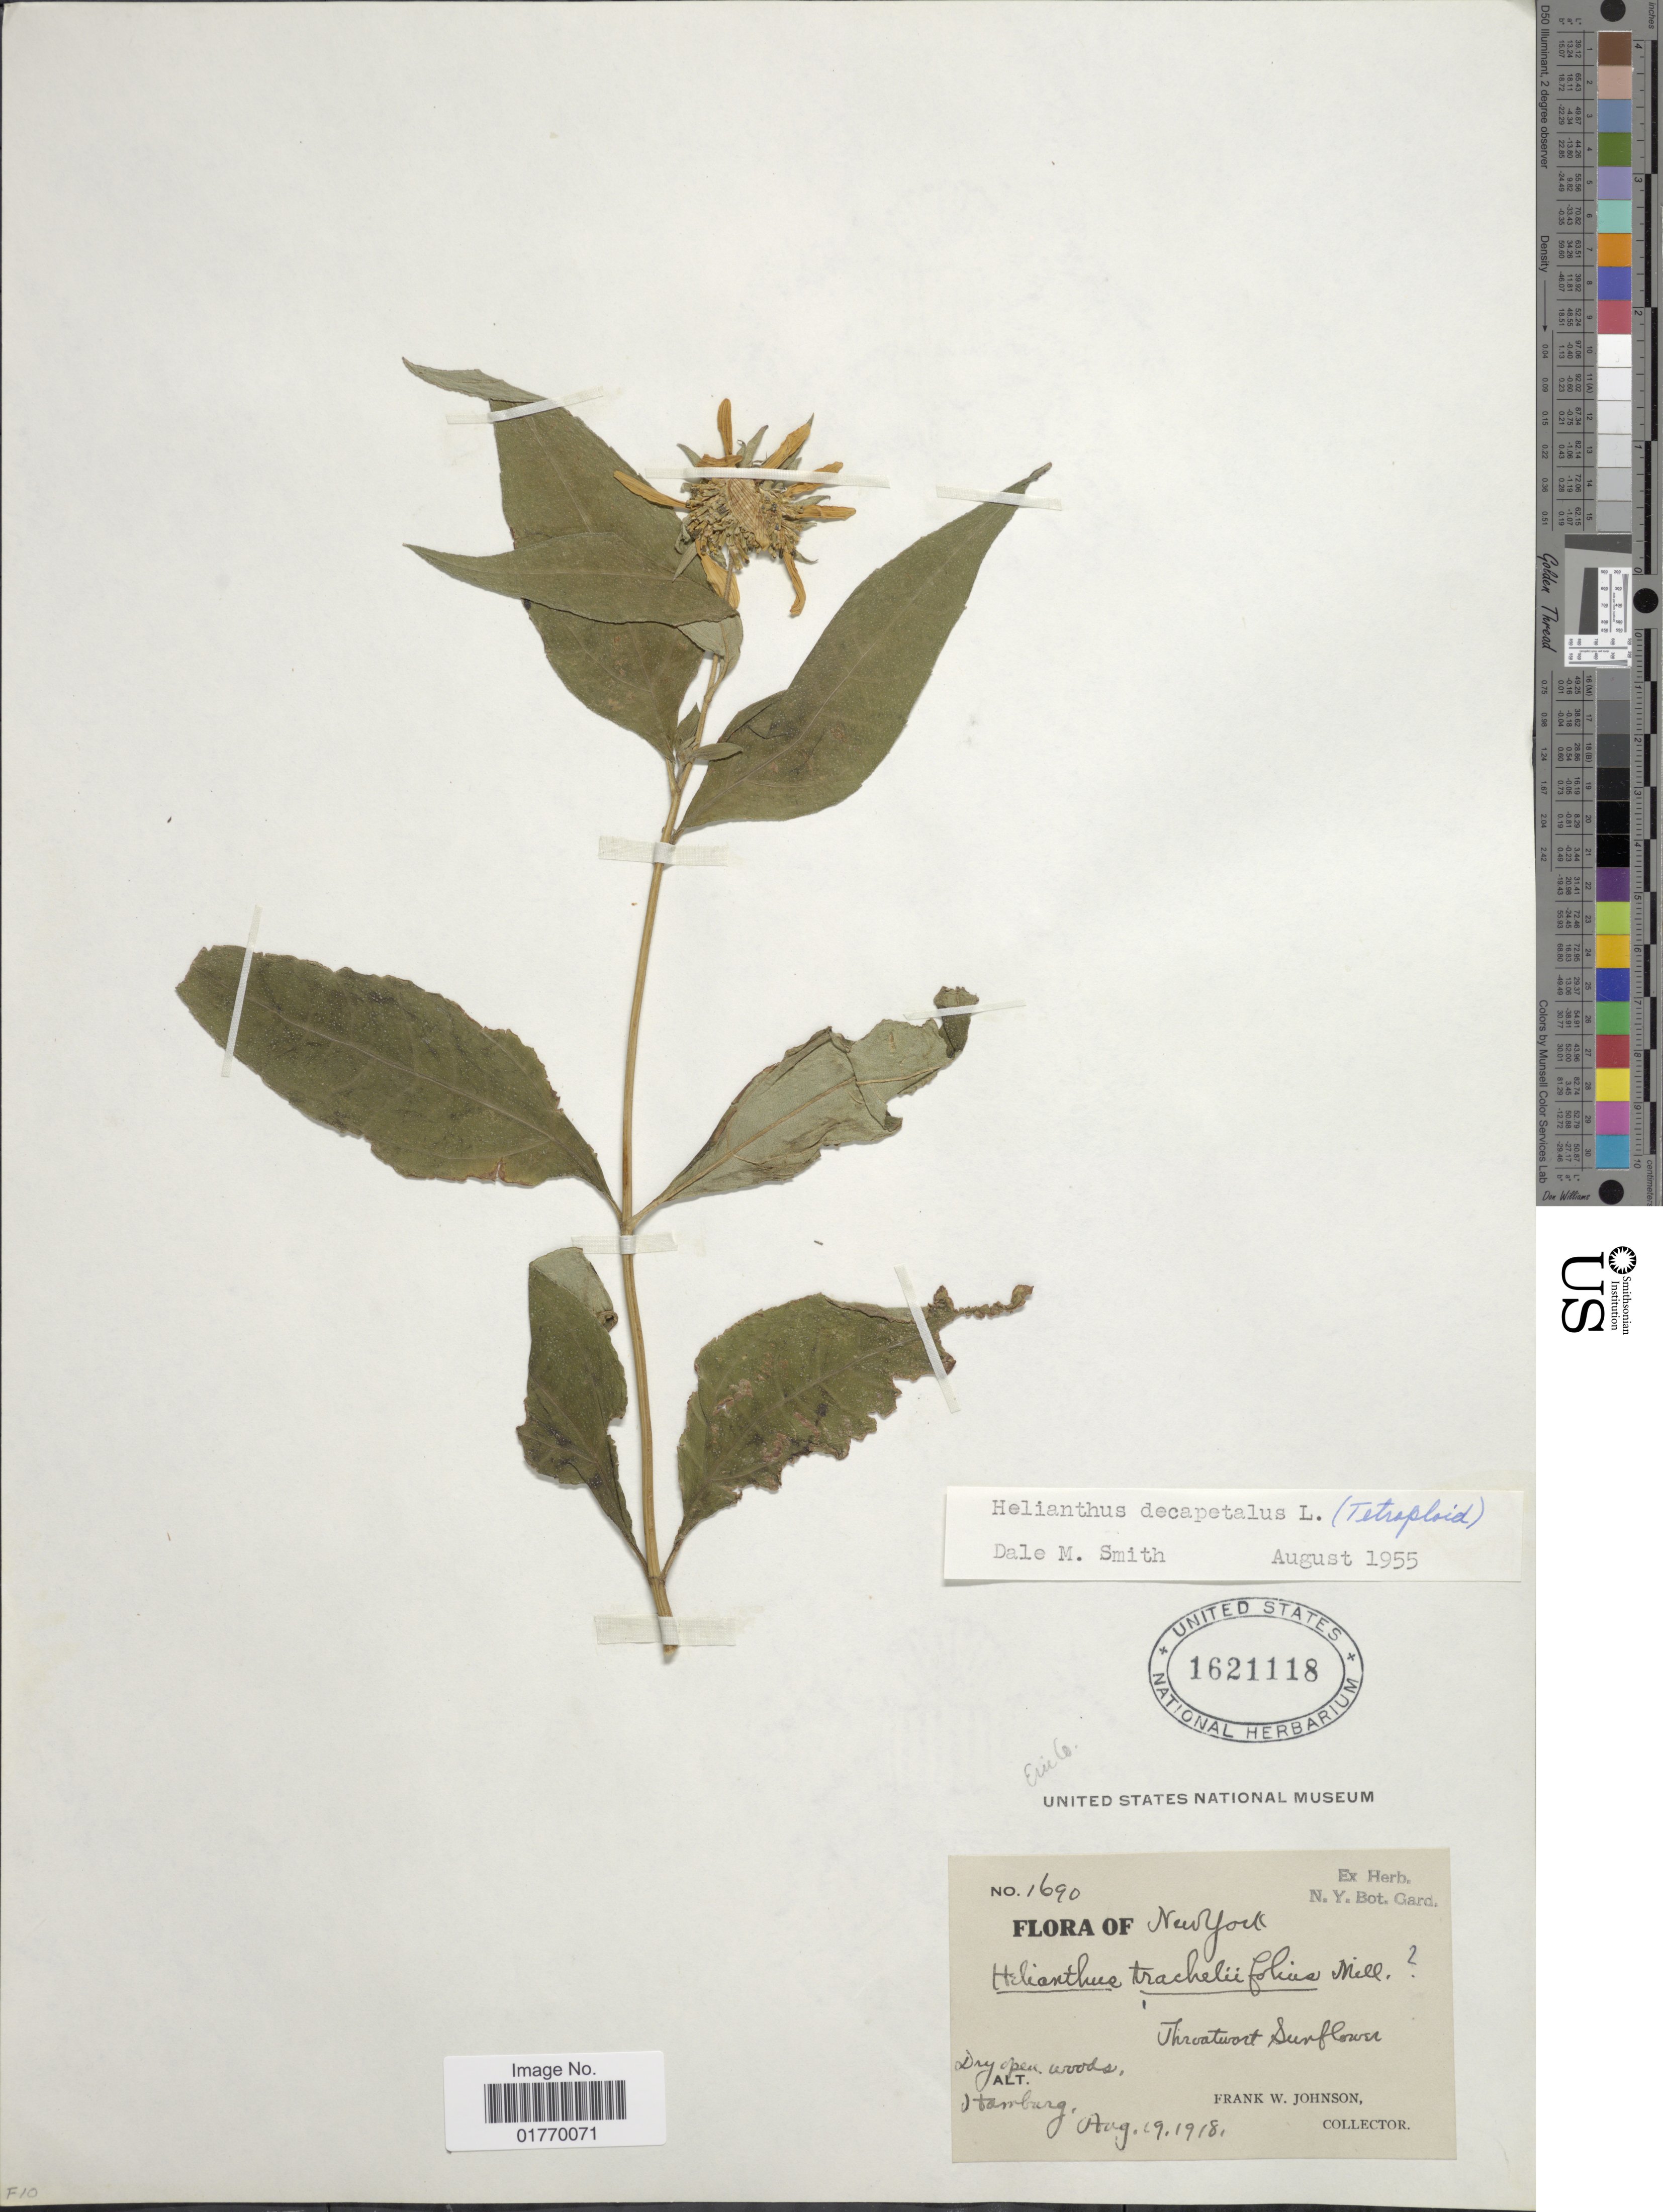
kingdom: Plantae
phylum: Tracheophyta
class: Magnoliopsida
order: Asterales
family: Asteraceae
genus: Helianthus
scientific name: Helianthus decapetalus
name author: L.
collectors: F. W. Johnson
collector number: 1690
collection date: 1918-08-19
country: United States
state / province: New York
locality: Throatwort Surflower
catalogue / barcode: US 1621118